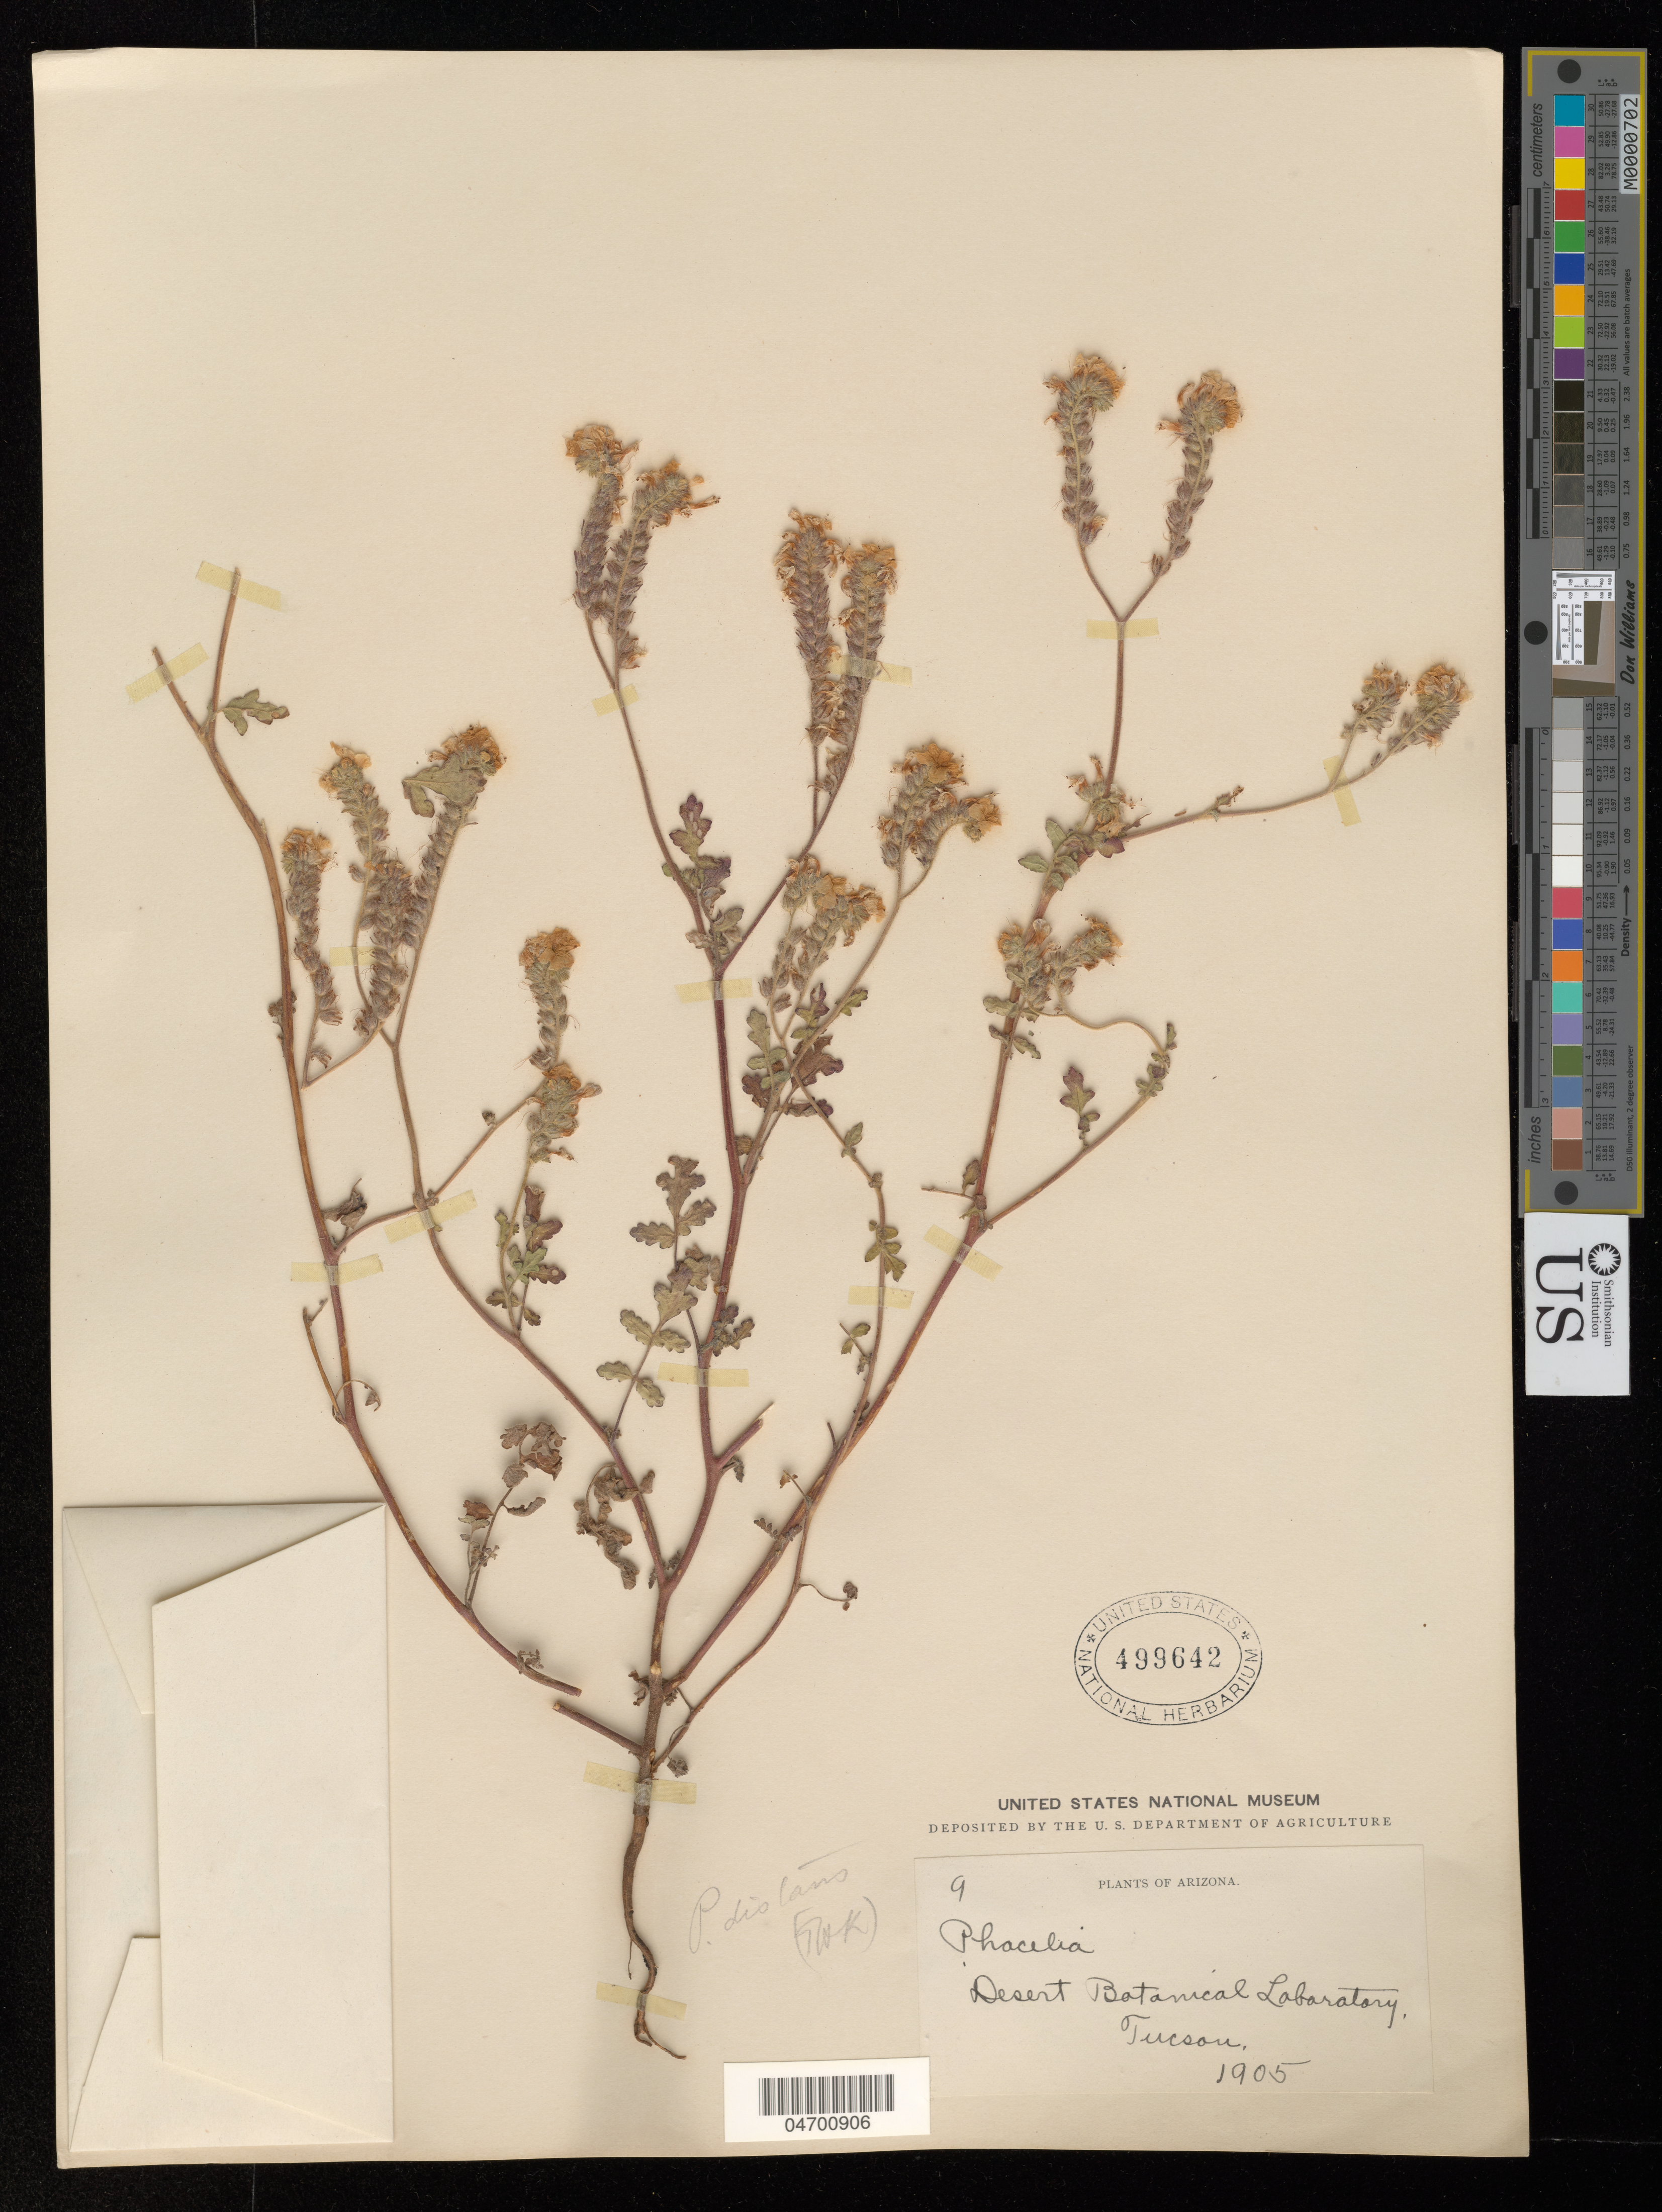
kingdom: Plantae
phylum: Tracheophyta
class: Magnoliopsida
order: Boraginales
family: Hydrophyllaceae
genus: Phacelia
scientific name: Phacelia distans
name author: Benth.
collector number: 9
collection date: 1905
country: United States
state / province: Arizona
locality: Desert Botanical Laboratory. Tuscon.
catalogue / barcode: US 499642